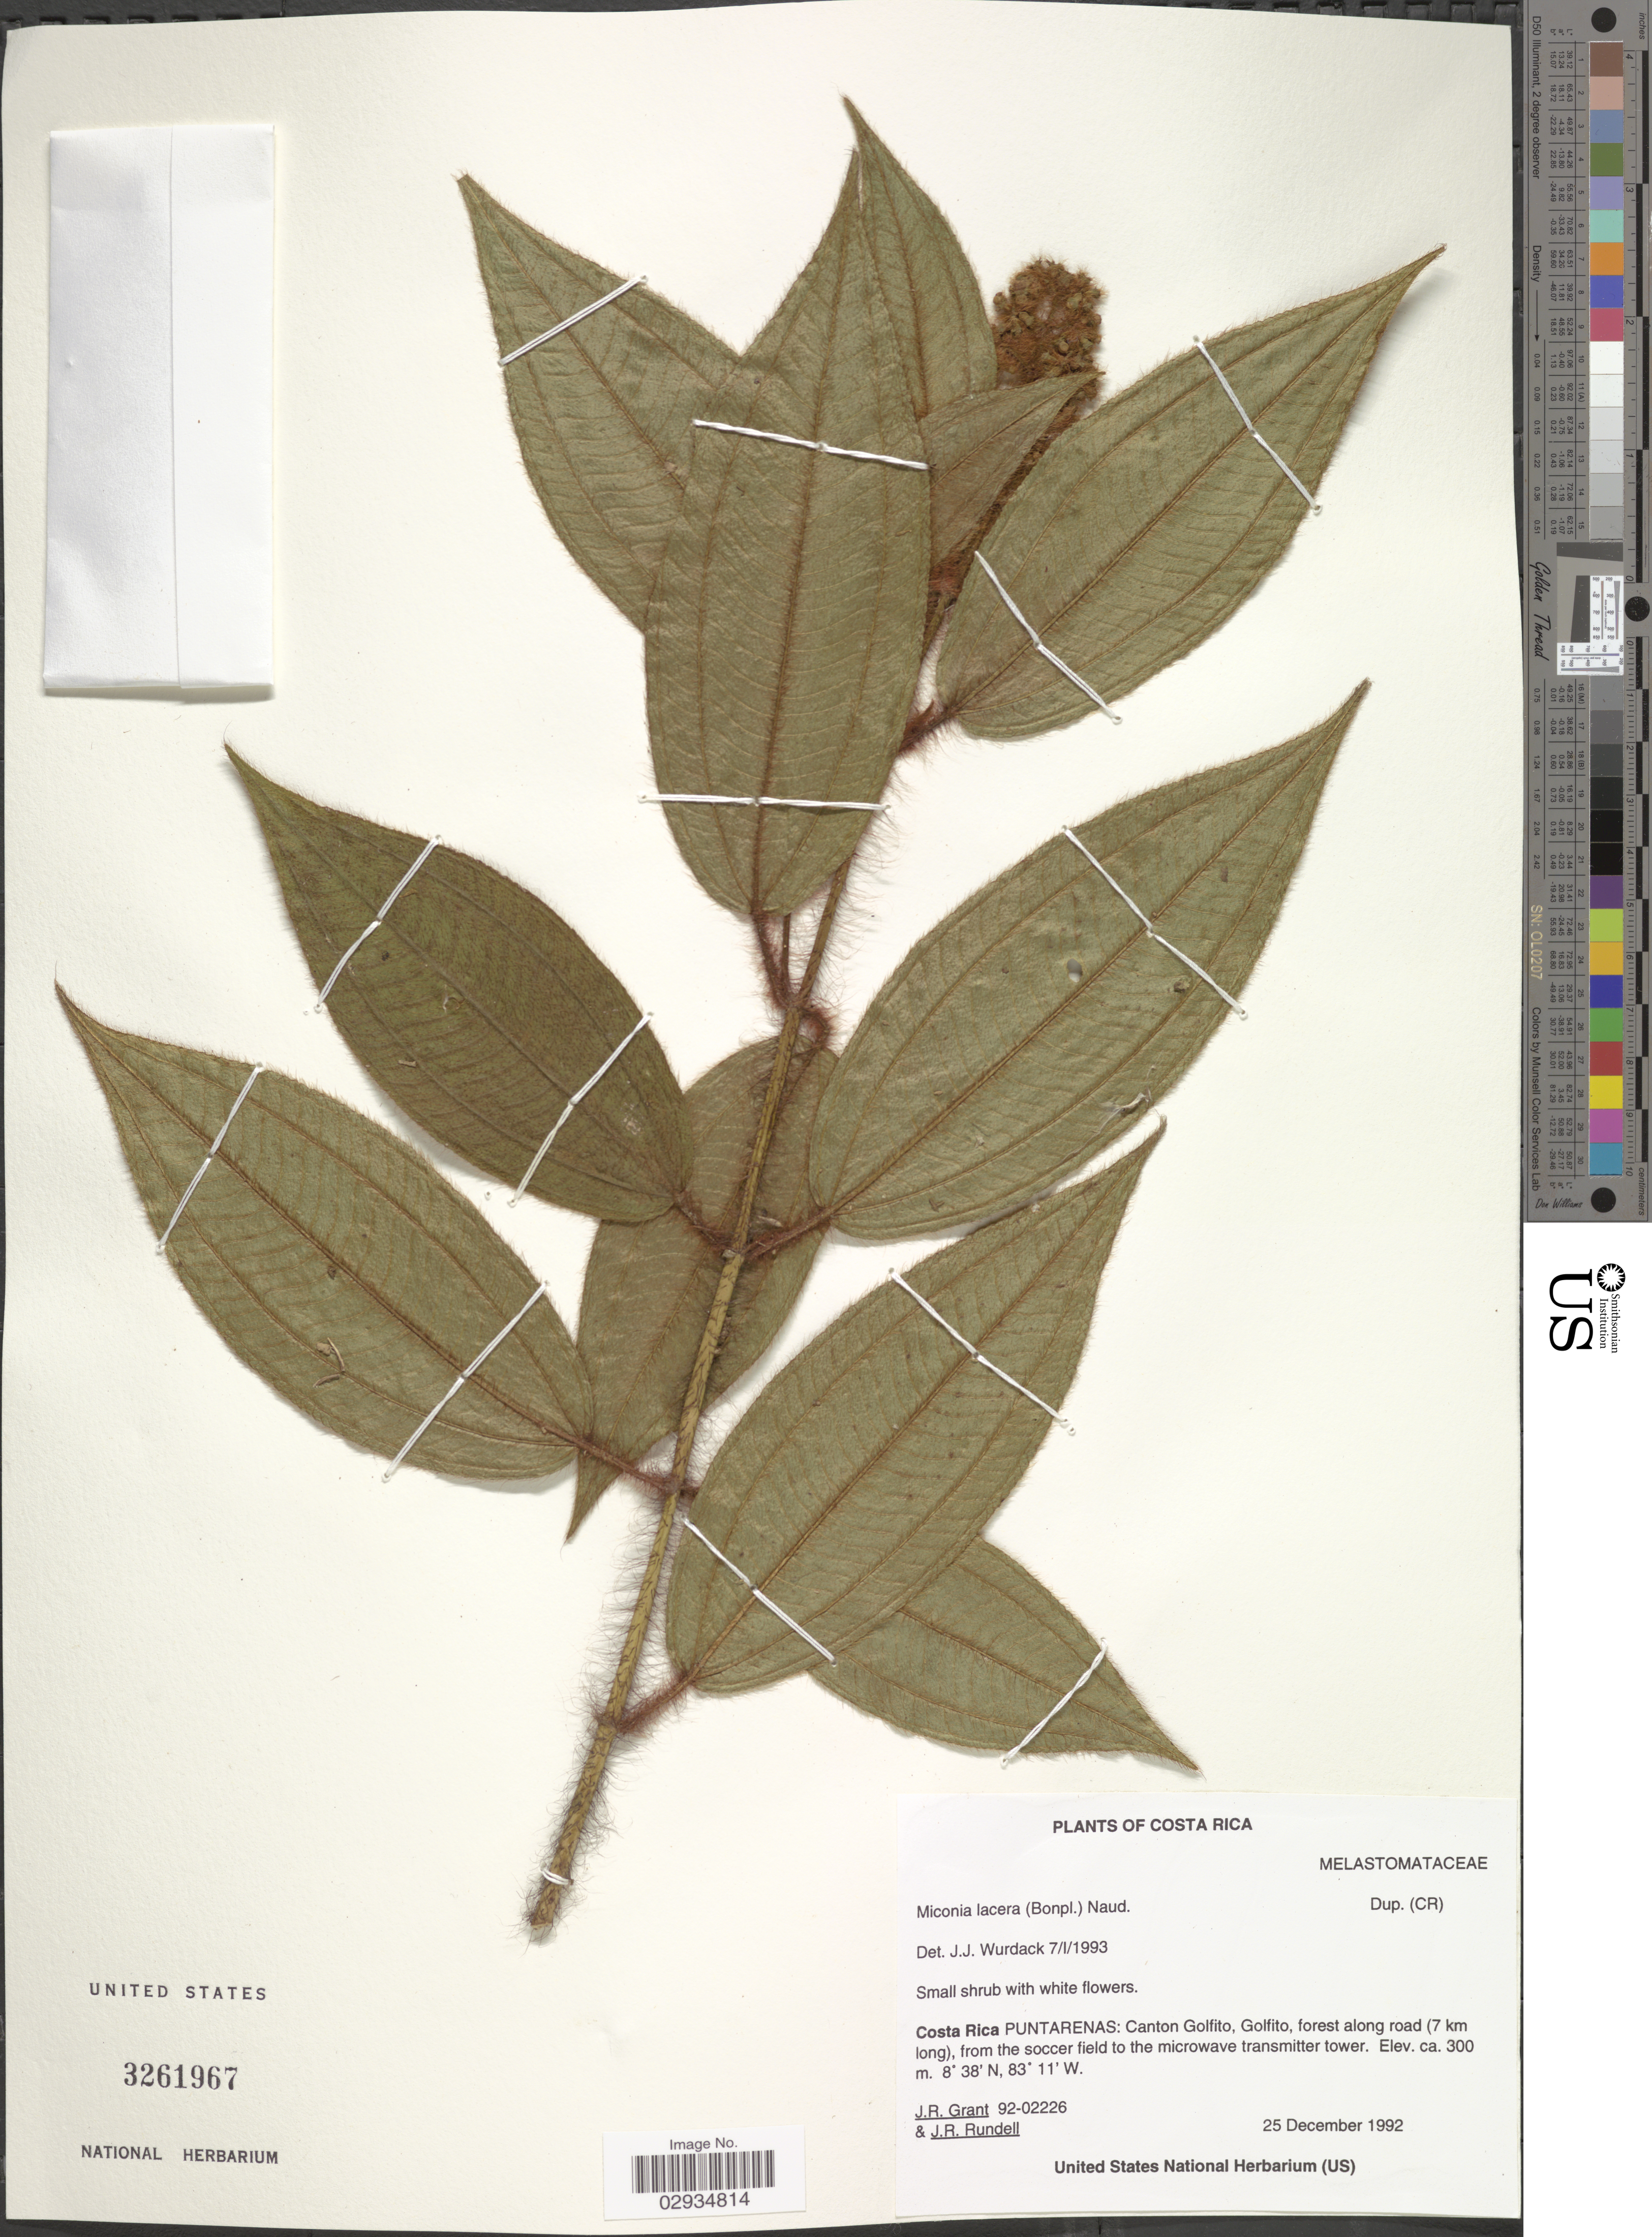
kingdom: Plantae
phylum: Tracheophyta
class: Magnoliopsida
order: Myrtales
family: Melastomataceae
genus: Miconia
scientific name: Miconia lacera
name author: (Bonpl.) Naudin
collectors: J. Grant & J. R. Rundell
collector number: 92-02226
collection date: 1992-12-25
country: Costa Rica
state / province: Puntarenas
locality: Canton Golfito, Golfito, forest along road (7 km long), from the soccer field to the microwave transmitter tower.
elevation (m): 300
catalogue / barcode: US 3261967